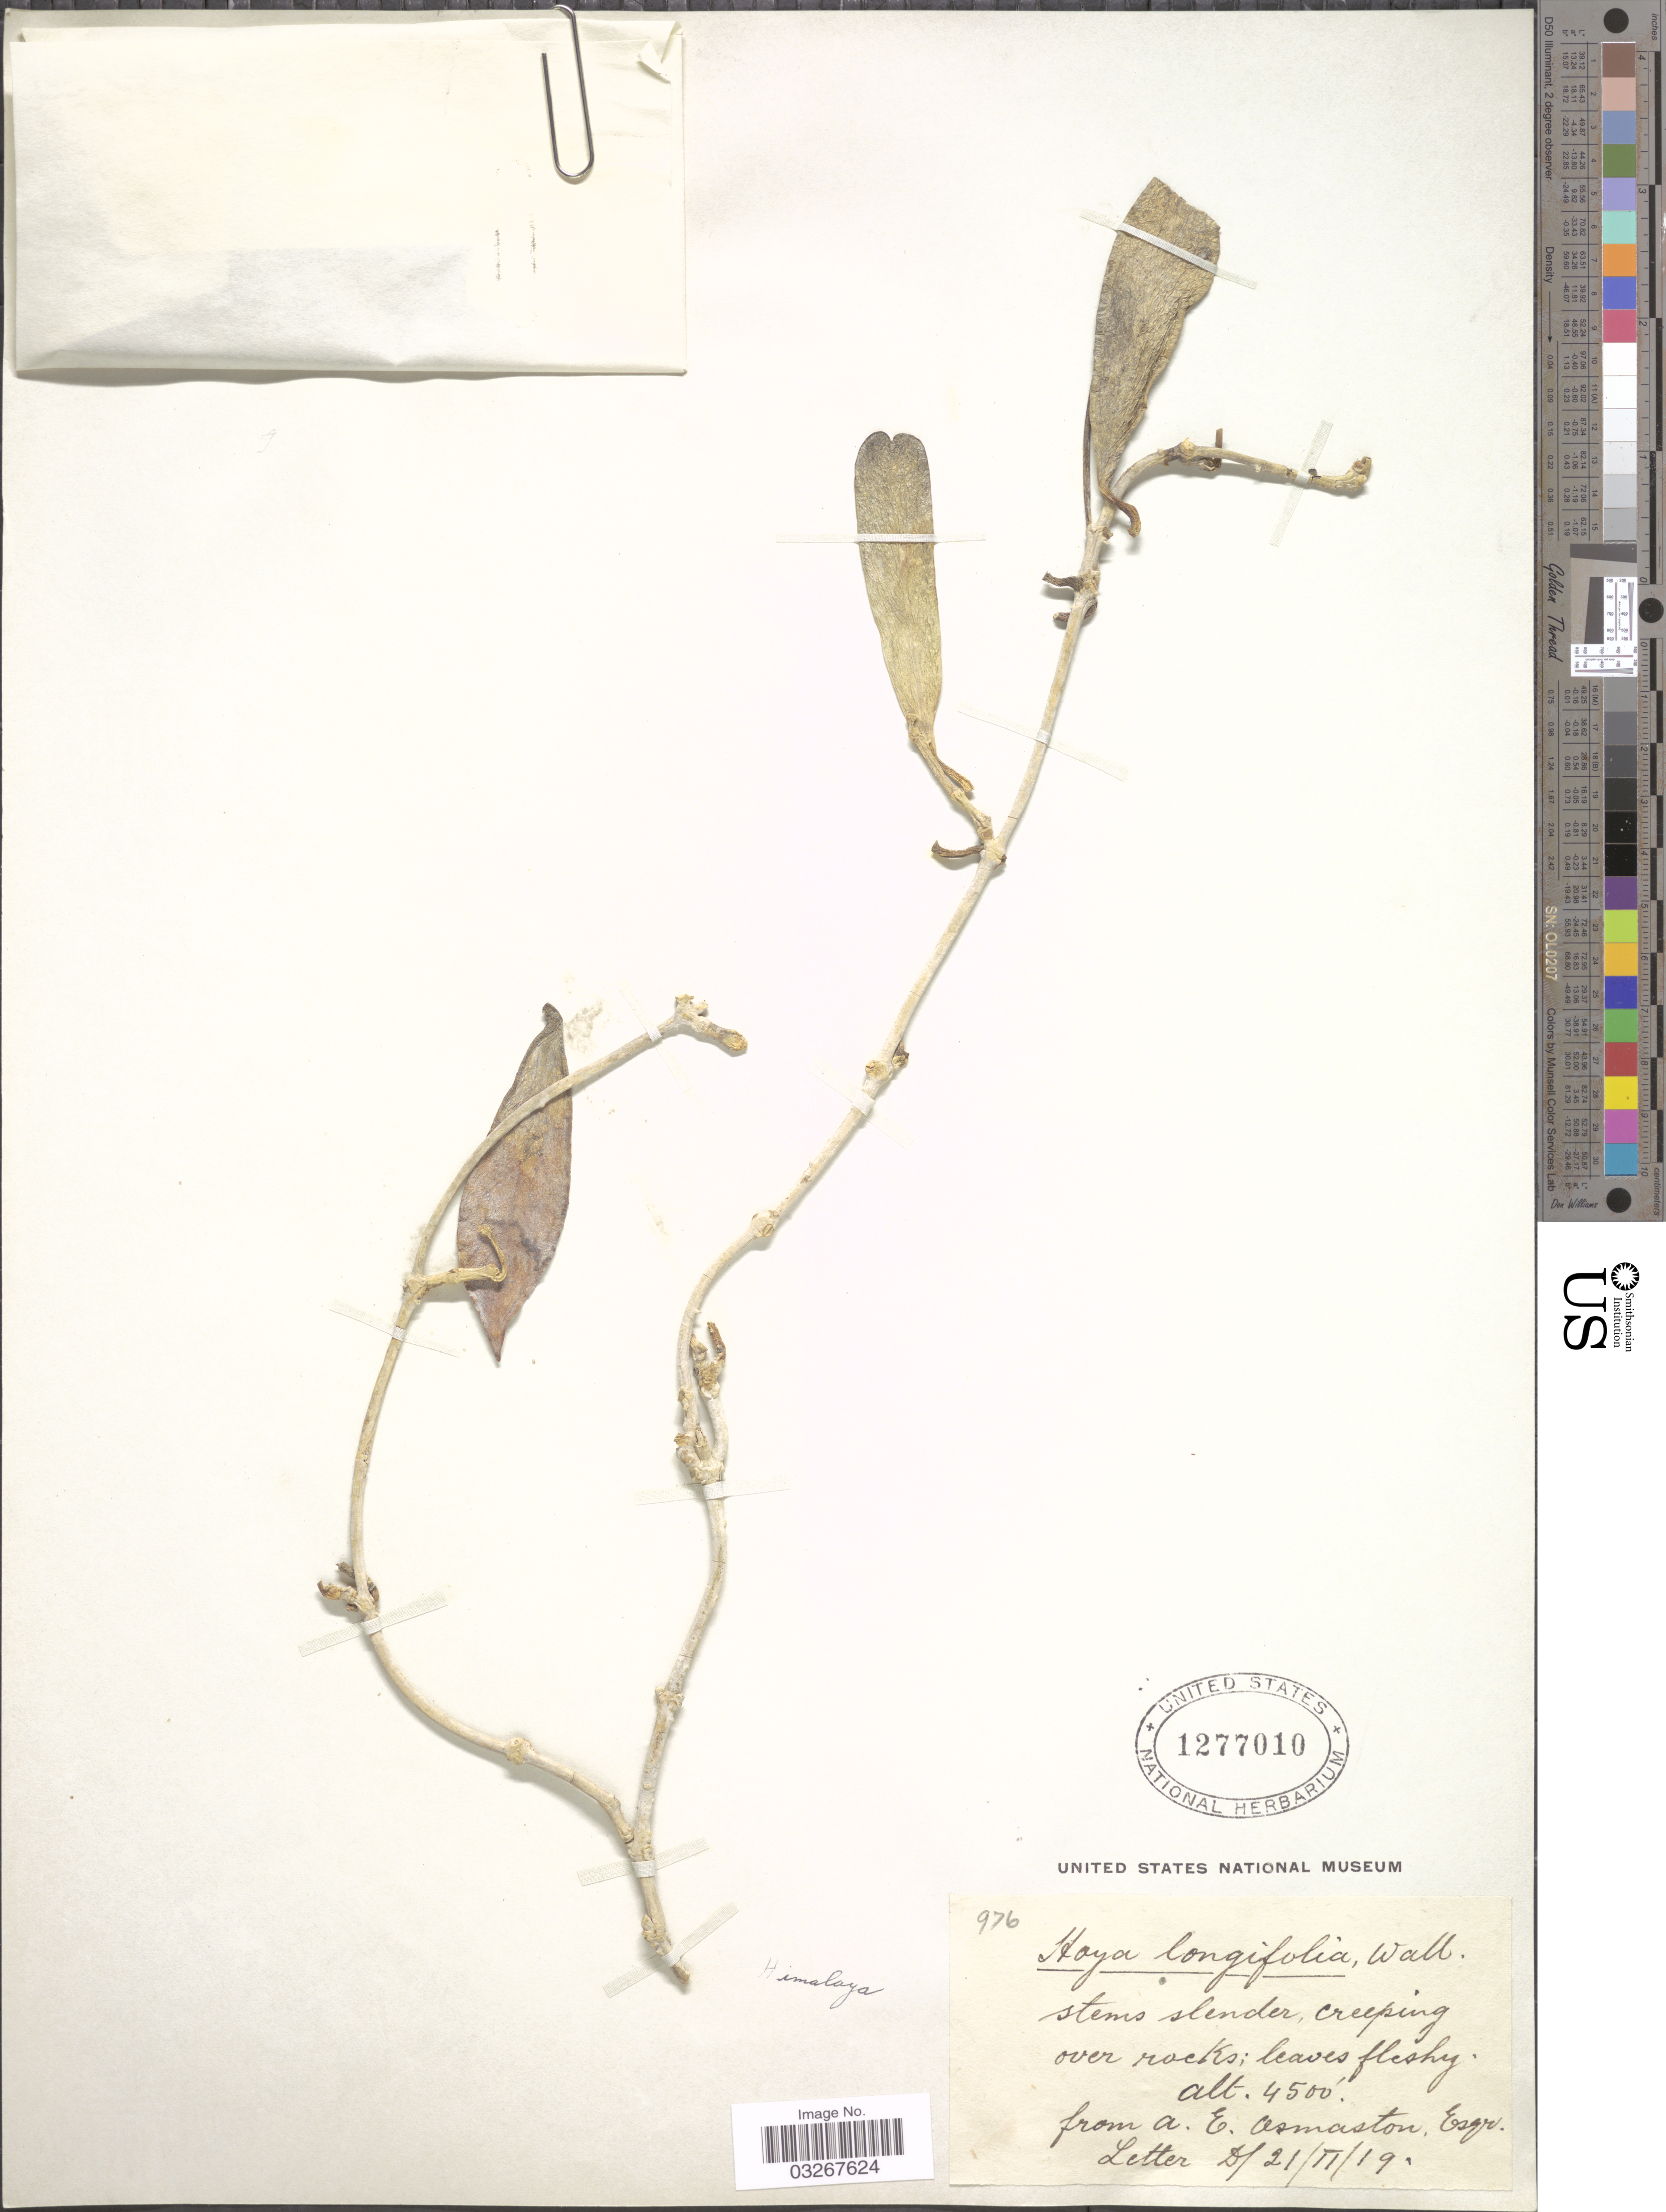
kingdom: Plantae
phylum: Tracheophyta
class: Magnoliopsida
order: Gentianales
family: Apocynaceae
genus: Hoya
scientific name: Hoya longifolia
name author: Wall. ex Wight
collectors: A. Osmaston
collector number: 976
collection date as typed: Transcribed d/m/y: 21/11/19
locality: Himalaya.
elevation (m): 1372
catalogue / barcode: US 1277010